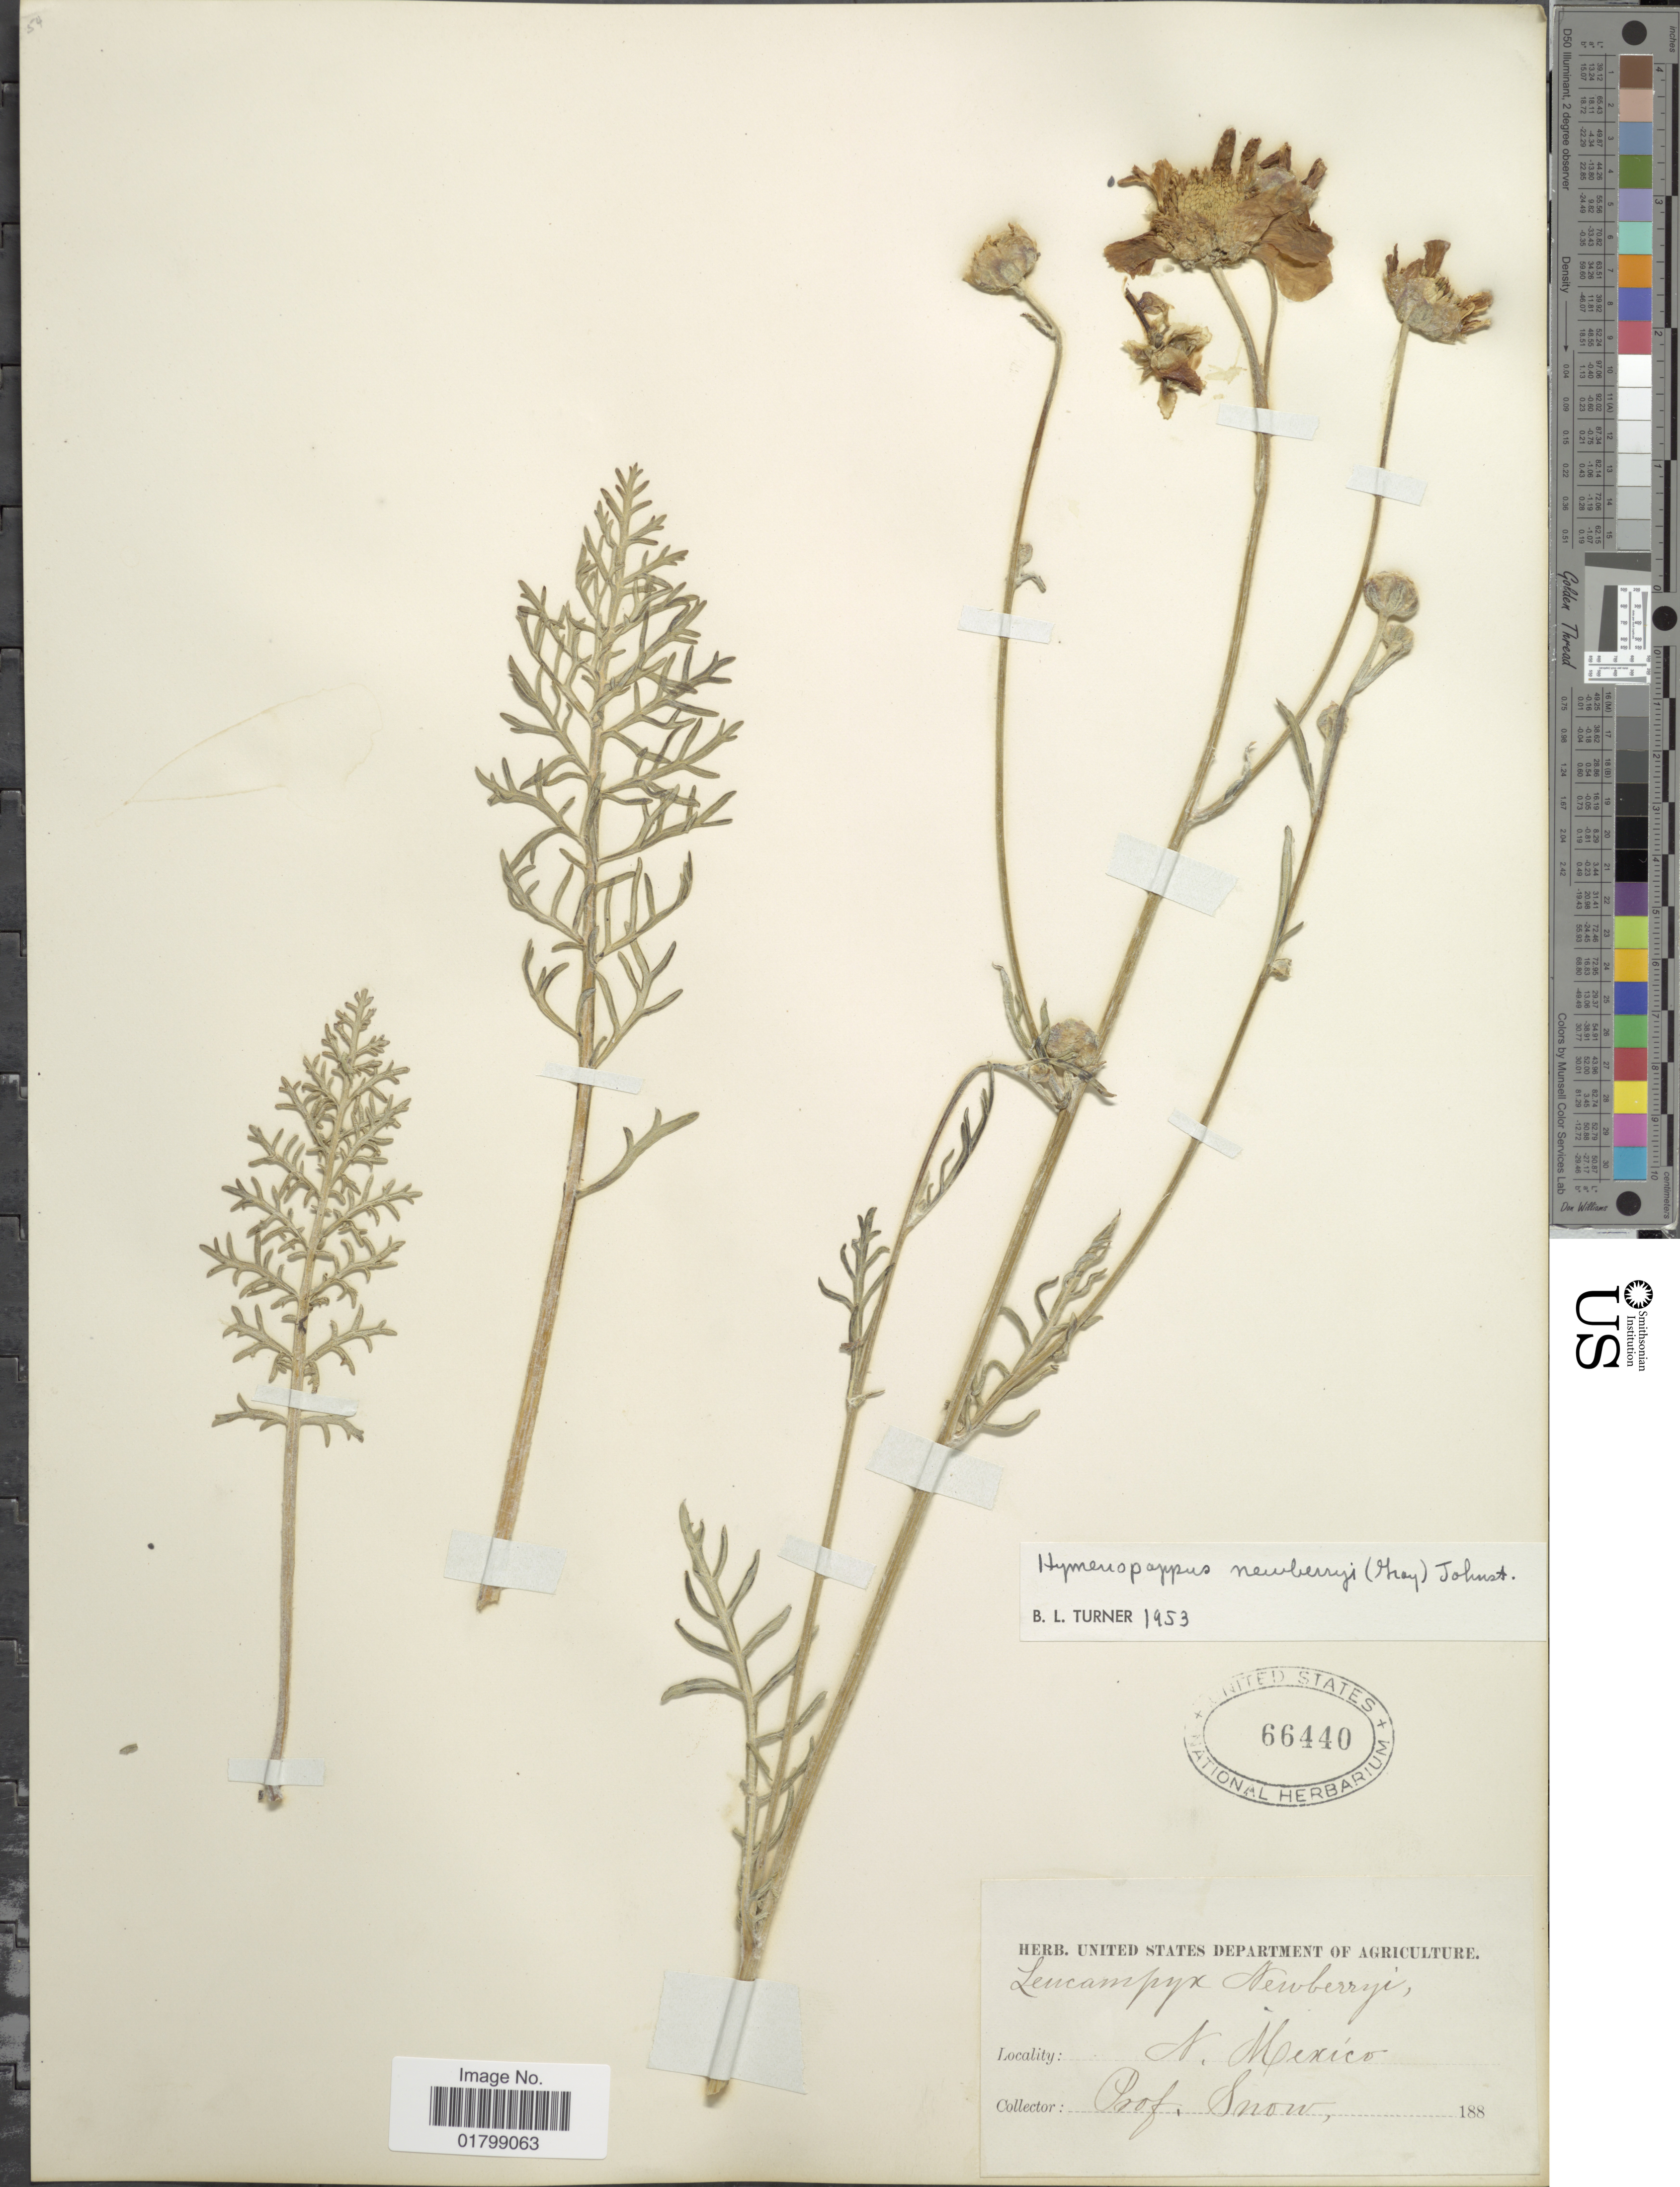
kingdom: Plantae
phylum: Tracheophyta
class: Magnoliopsida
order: Asterales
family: Asteraceae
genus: Hymenopappus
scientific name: Hymenopappus newberryi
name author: (D.D. Keck) B.L. Turner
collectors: Snow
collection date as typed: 188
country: United States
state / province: New Mexico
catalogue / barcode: US 66440